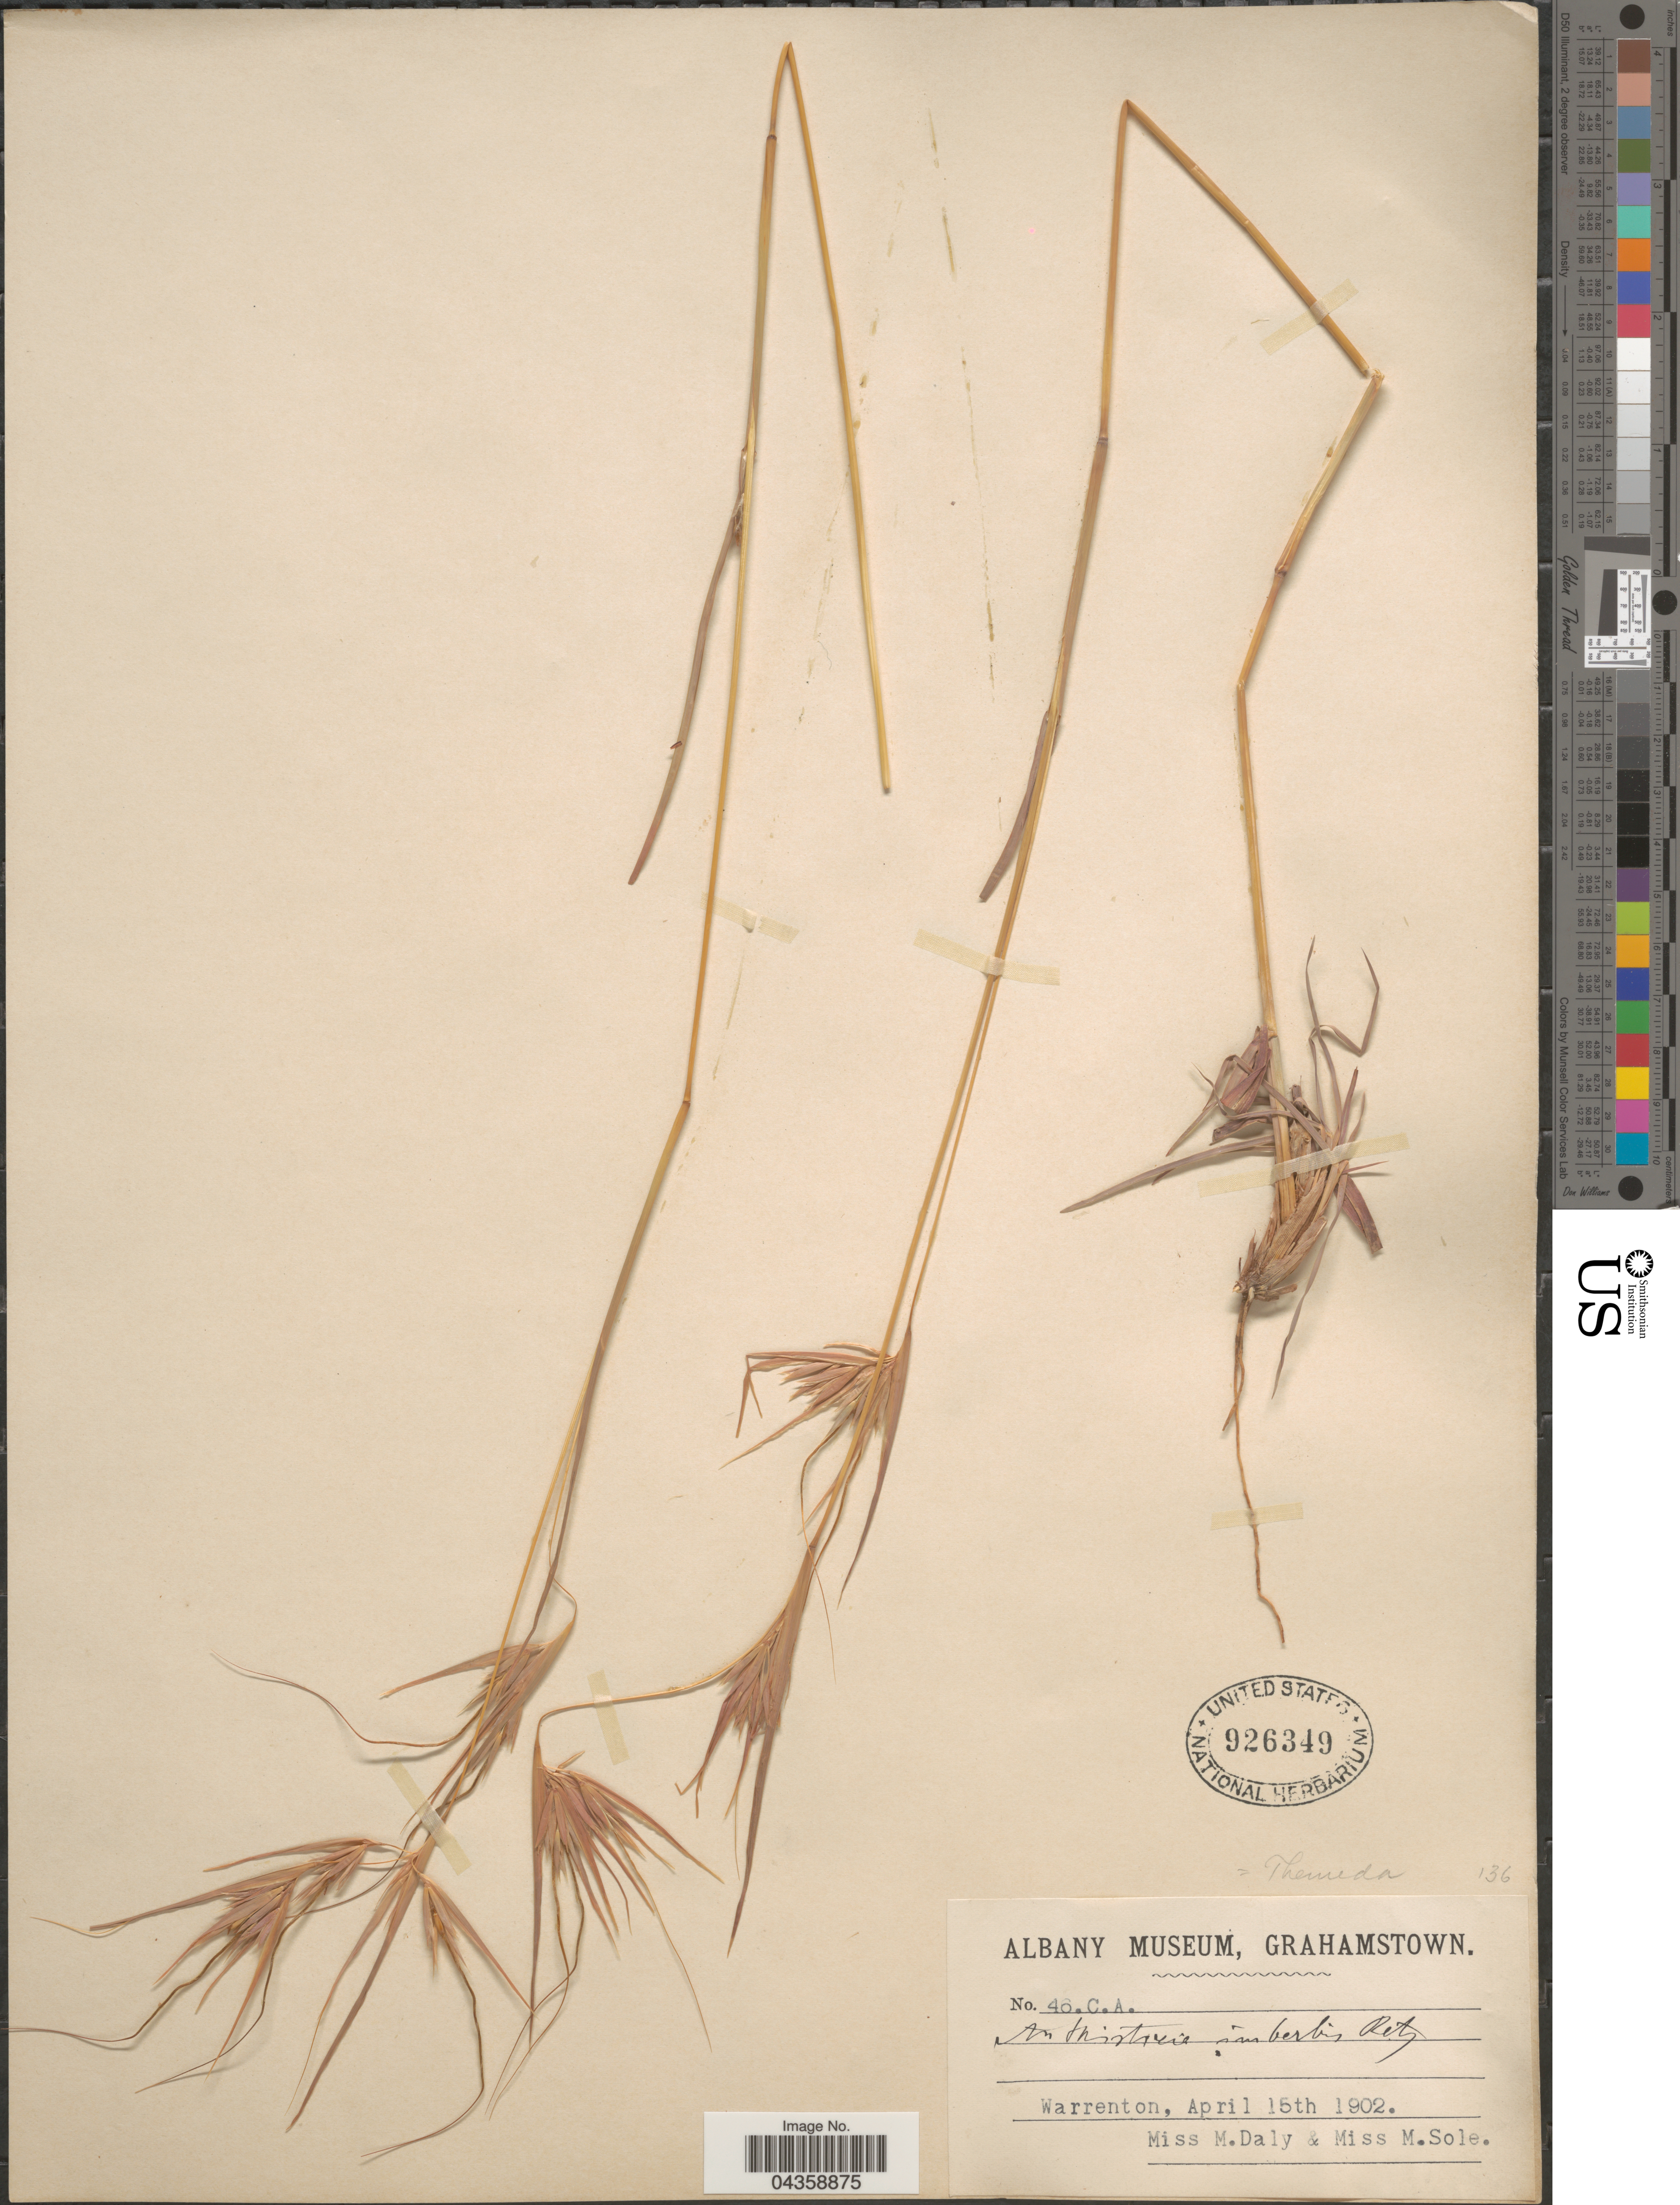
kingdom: Plantae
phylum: Tracheophyta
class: Liliopsida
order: Poales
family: Poaceae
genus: Themeda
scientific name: Themeda triandra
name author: Forssk.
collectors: M. Daly & M. Sole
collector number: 46.C.A.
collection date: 1902-04-15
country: South Africa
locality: Warrenton.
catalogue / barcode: US 926349